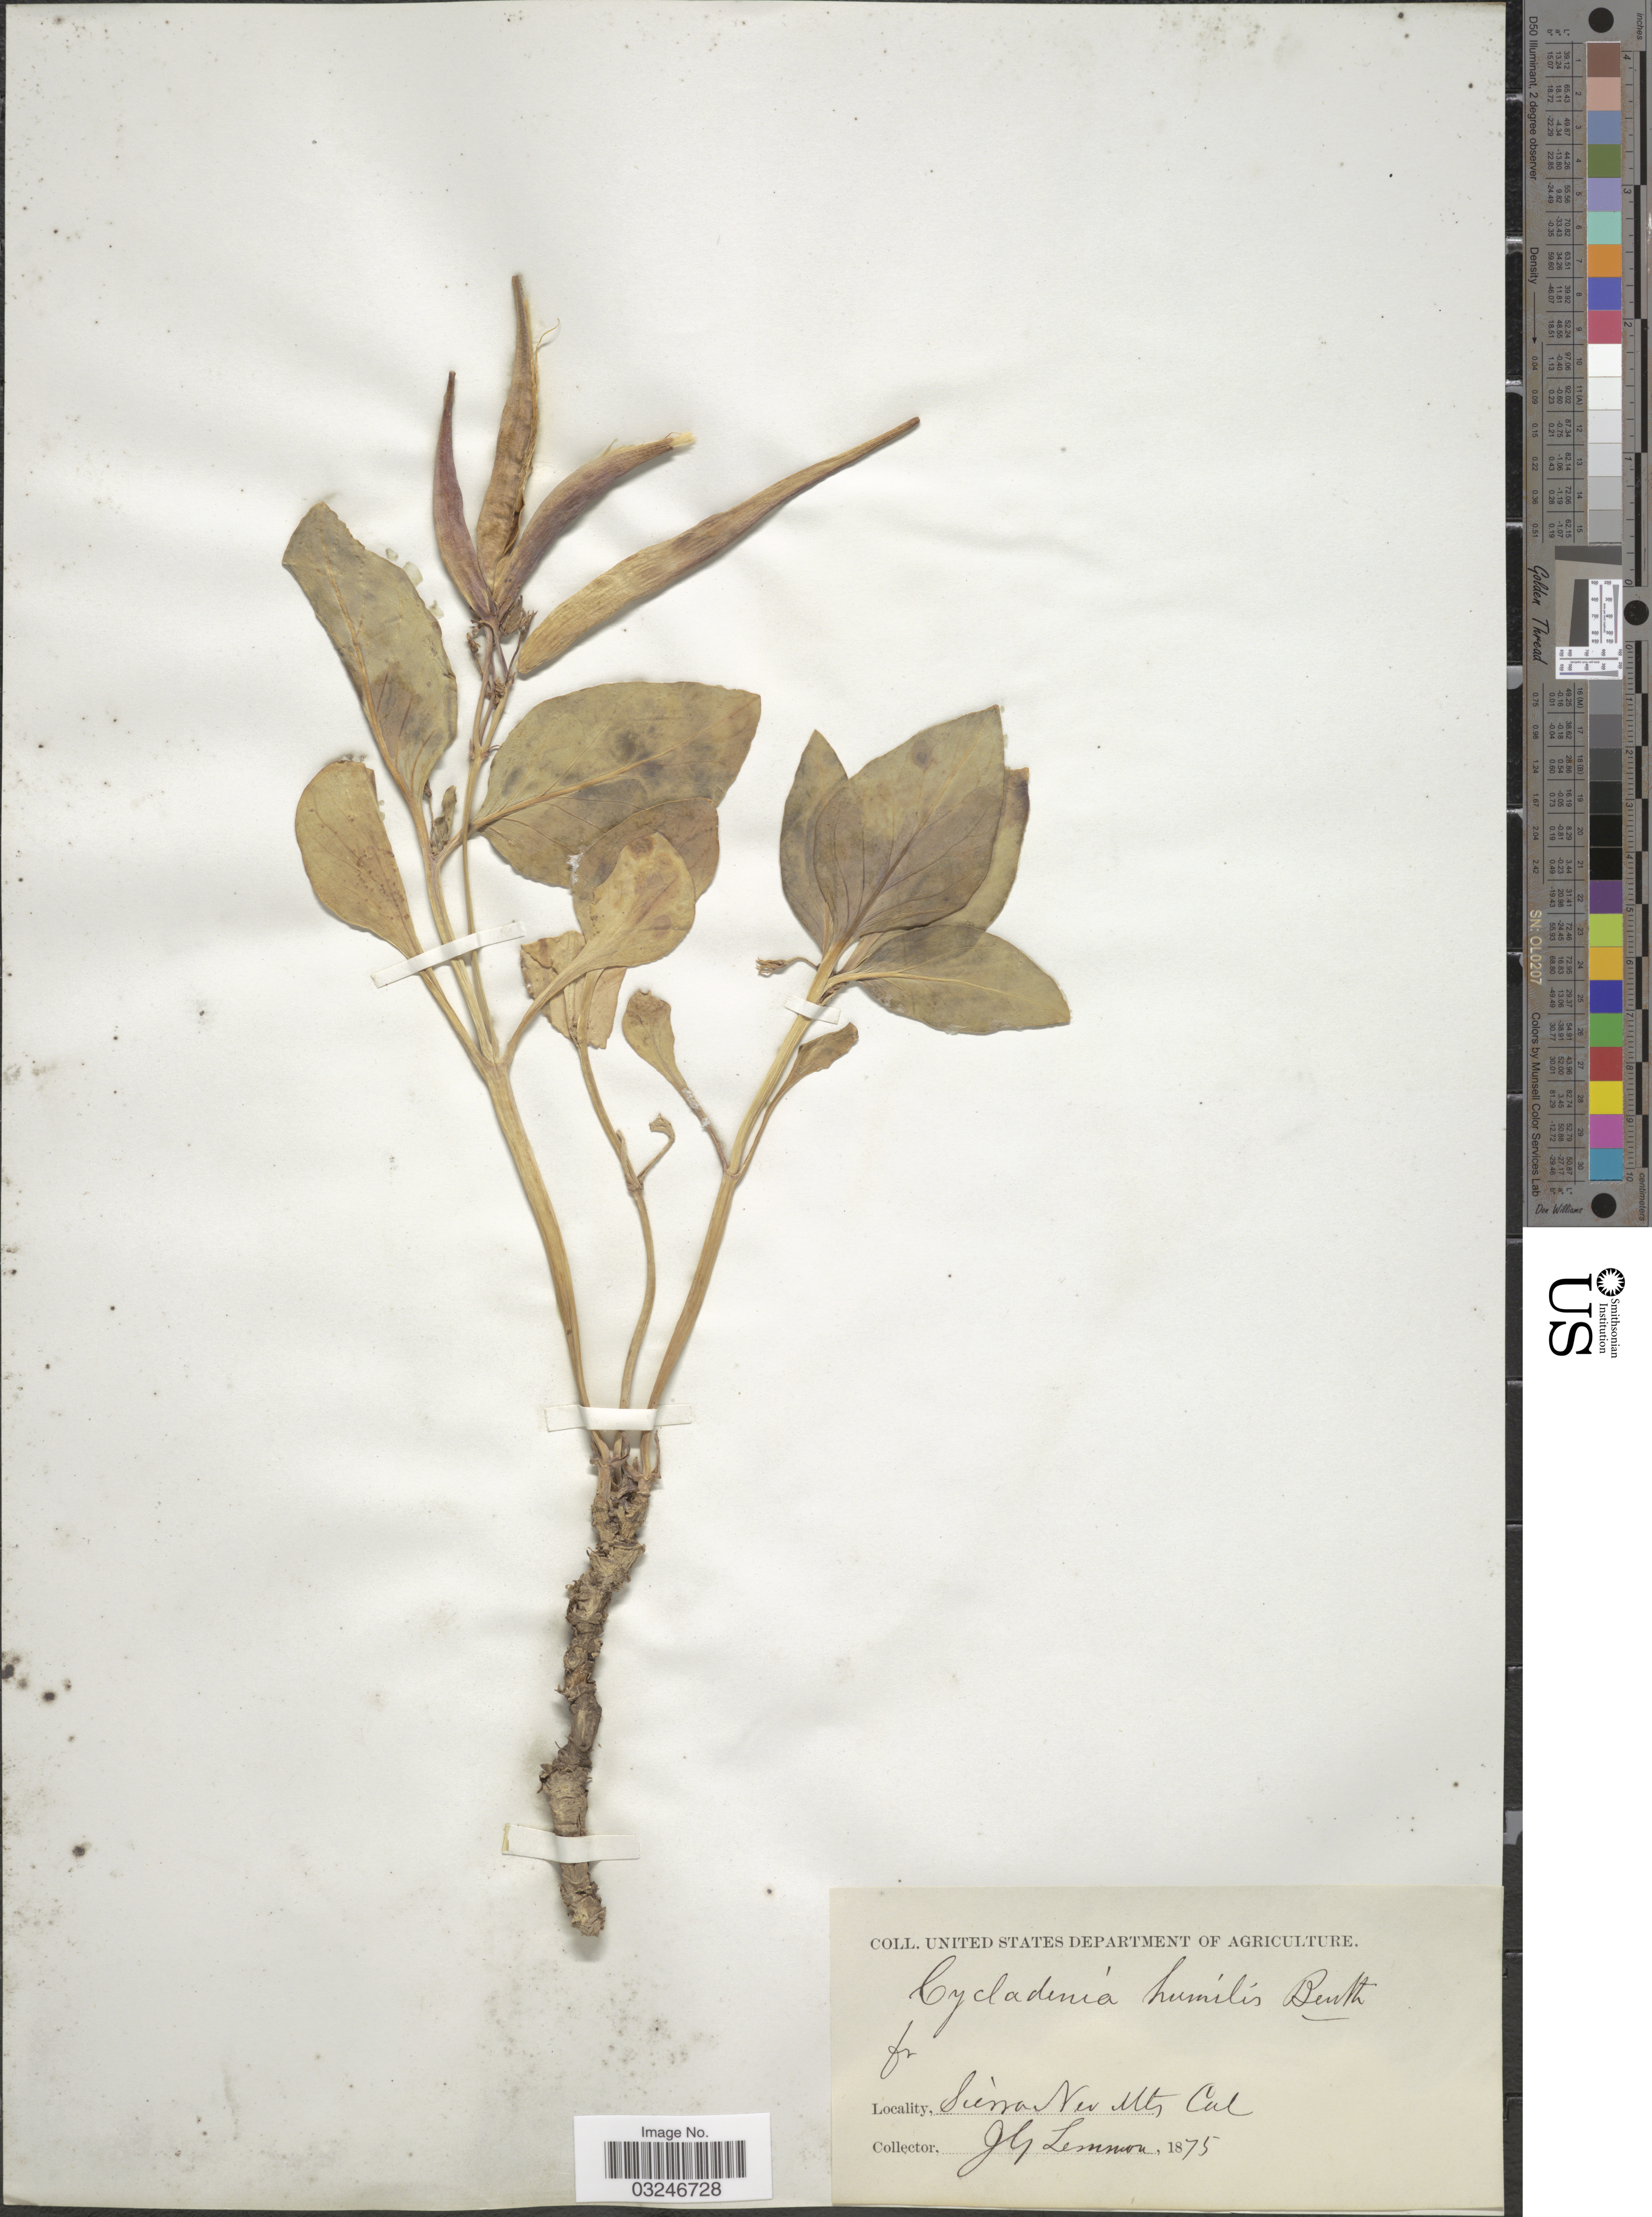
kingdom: Plantae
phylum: Tracheophyta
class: Magnoliopsida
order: Gentianales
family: Apocynaceae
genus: Cycladenia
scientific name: Cycladenia humilis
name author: Benth.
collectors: J. Lemmon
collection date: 1875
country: United States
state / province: California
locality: Sierra Nev Mts.